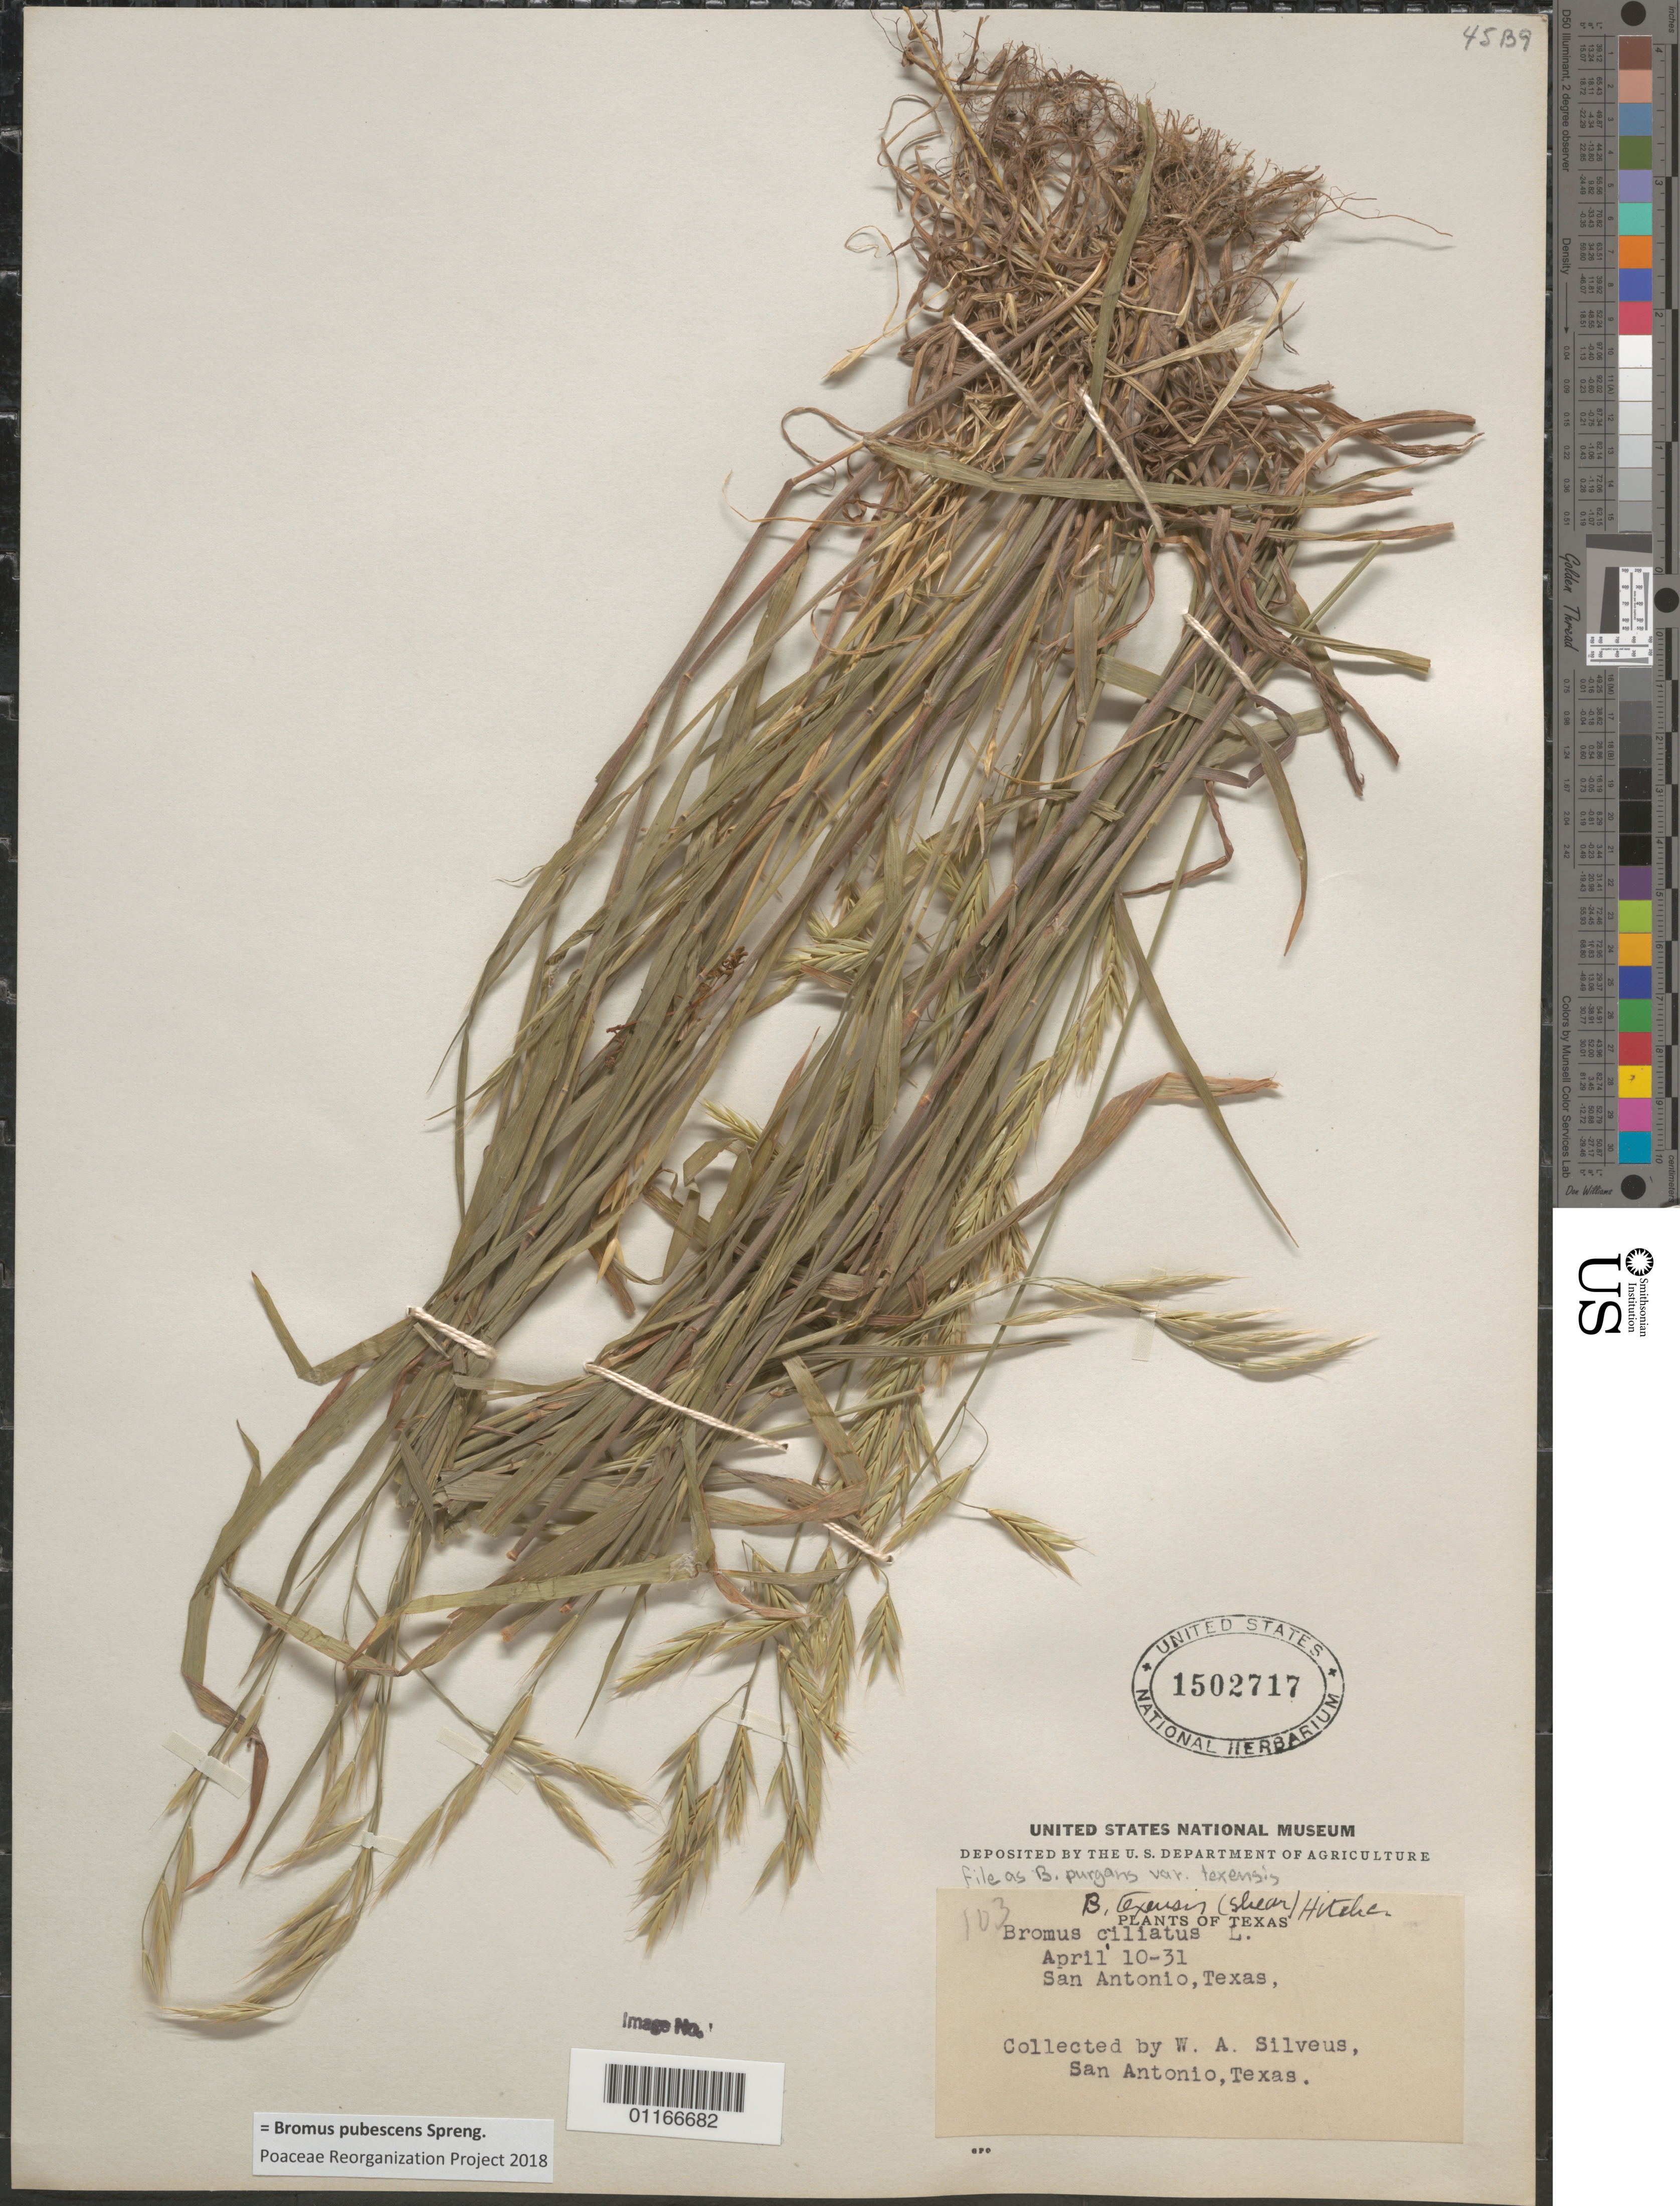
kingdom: Plantae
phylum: Tracheophyta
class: Liliopsida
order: Poales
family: Poaceae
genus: Bromus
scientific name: Bromus pubescens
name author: Muhl. ex Willd.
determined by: Poaceae Reorganization Project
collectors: W. Silveus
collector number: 103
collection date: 1931-04-10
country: United States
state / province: Texas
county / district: San Antonio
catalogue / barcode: US 1502717